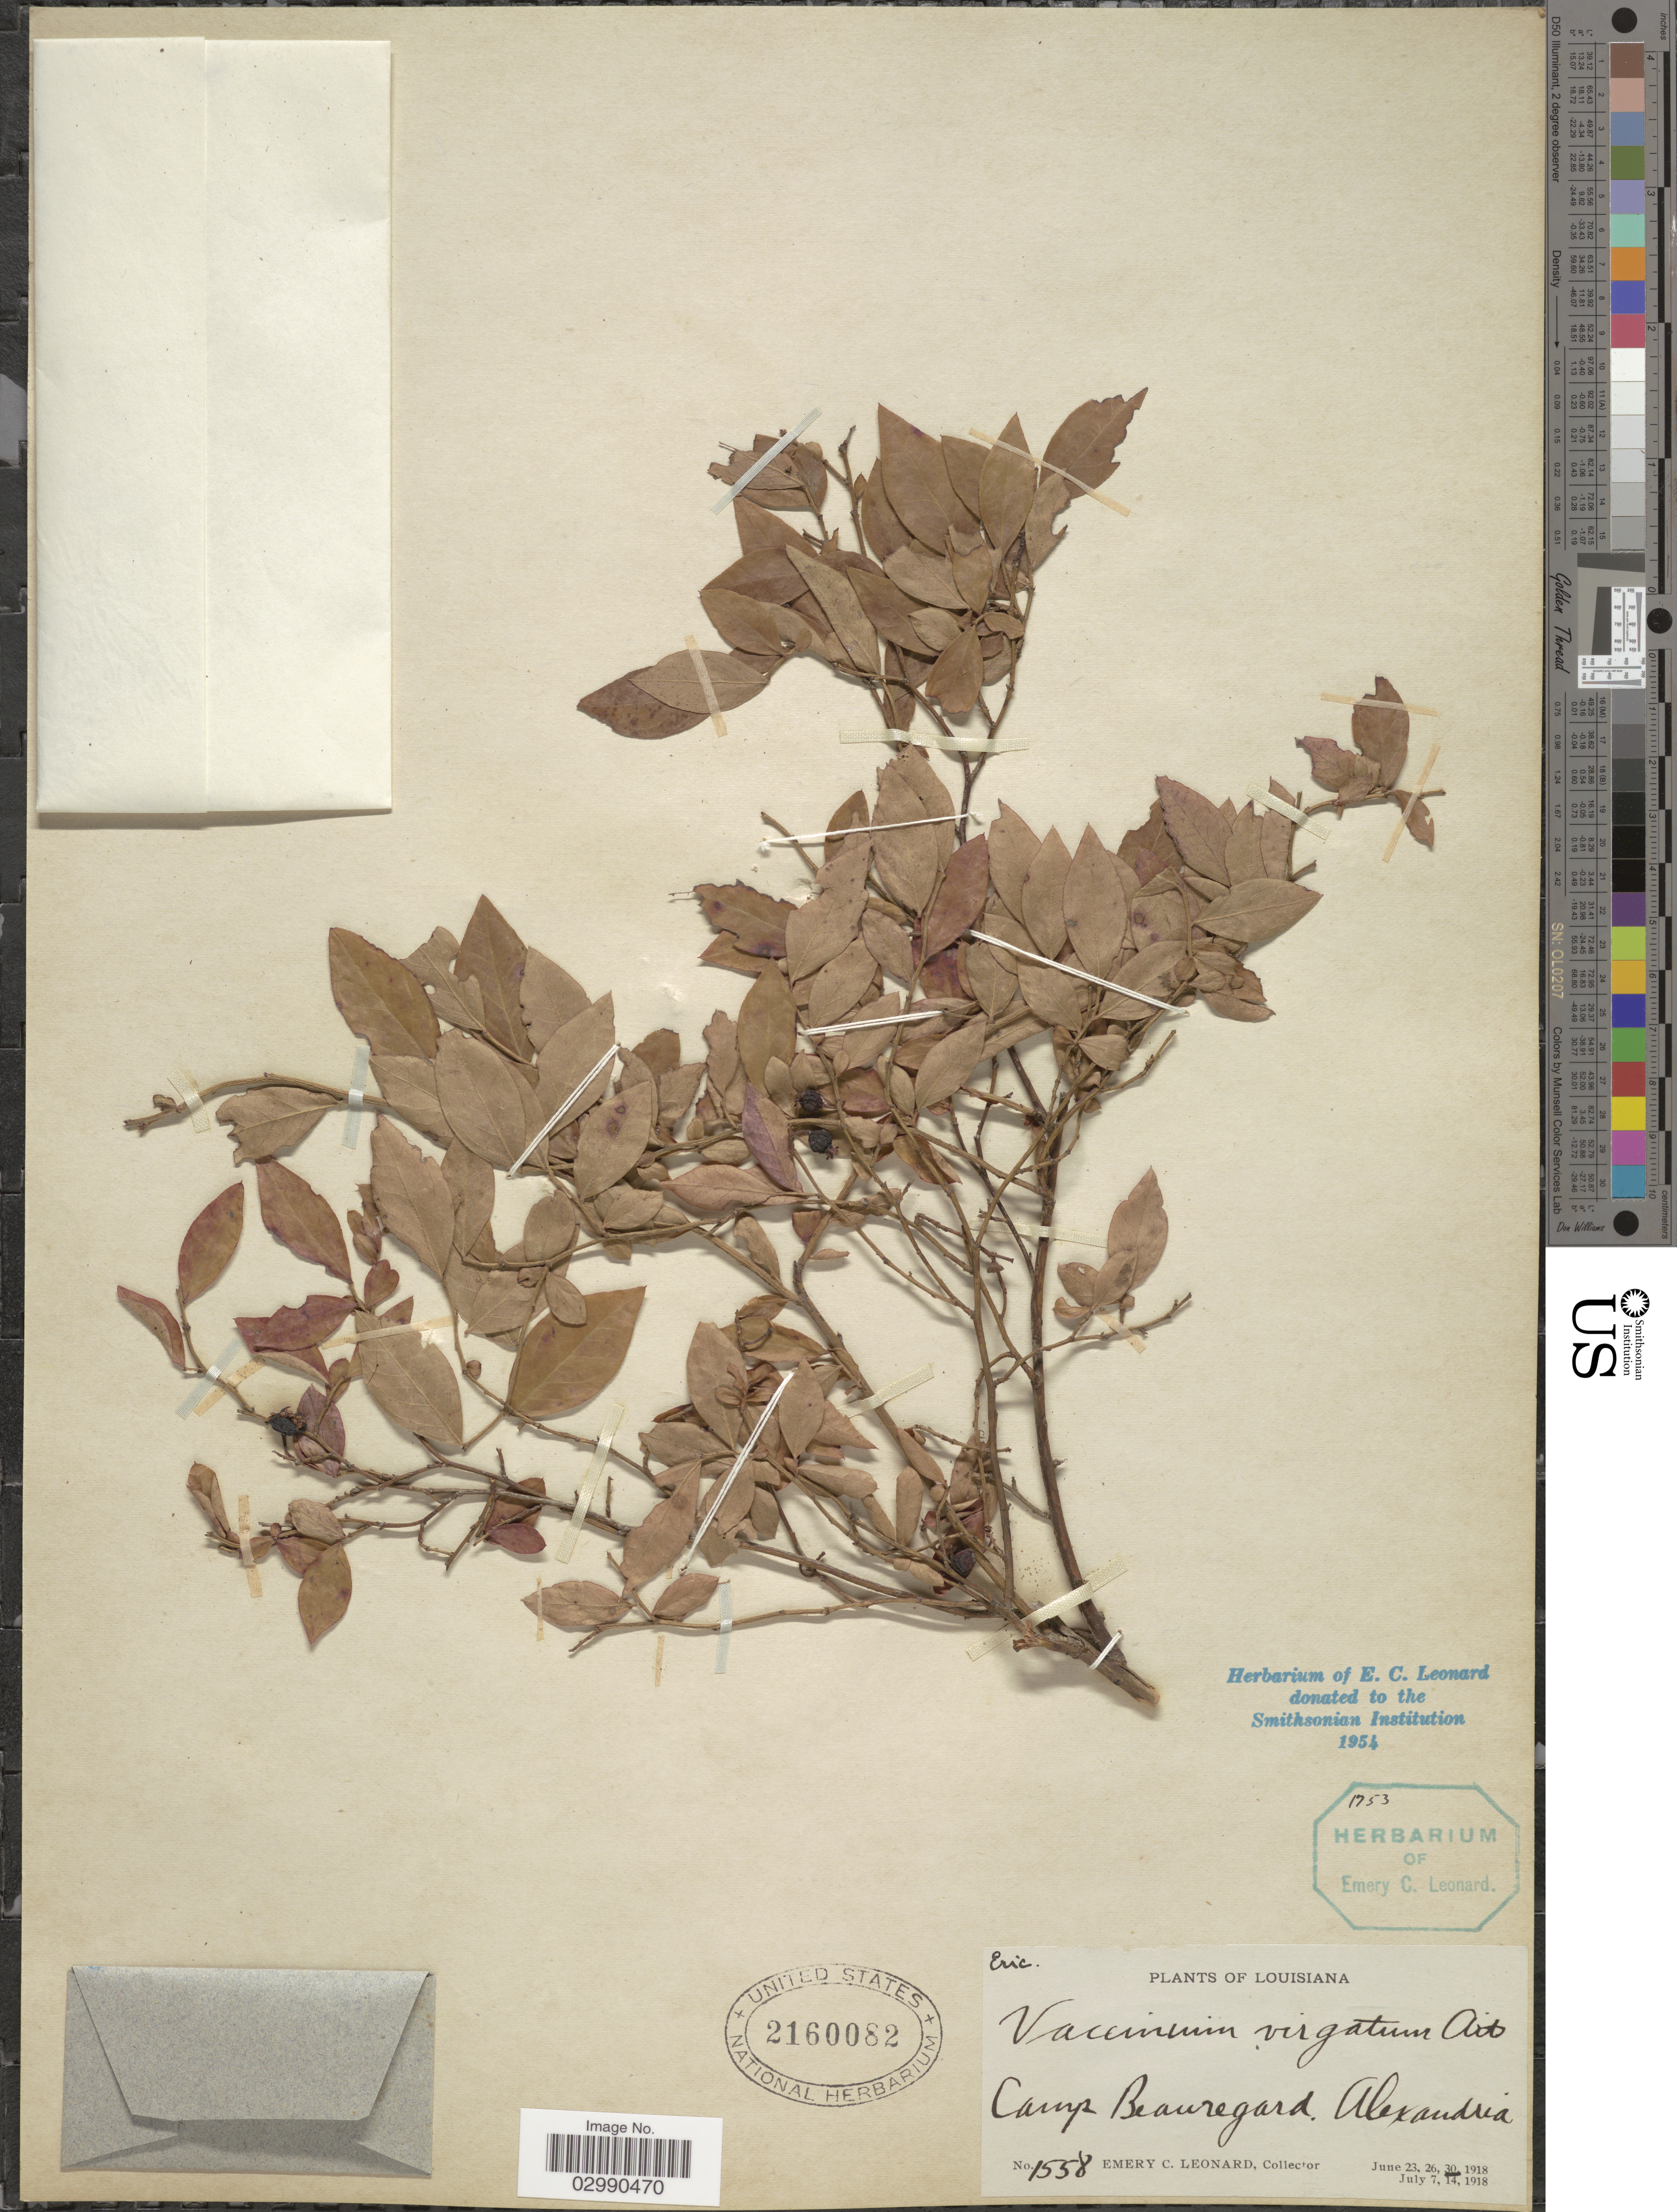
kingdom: Plantae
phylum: Tracheophyta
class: Magnoliopsida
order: Ericales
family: Ericaceae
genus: Vaccinium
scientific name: Vaccinium virgatum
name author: Aiton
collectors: E. C. Leonard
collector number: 1558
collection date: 1918-03-30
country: United States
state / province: Louisiana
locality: Camp Beauregard. Alexandria.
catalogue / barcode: US 2160082